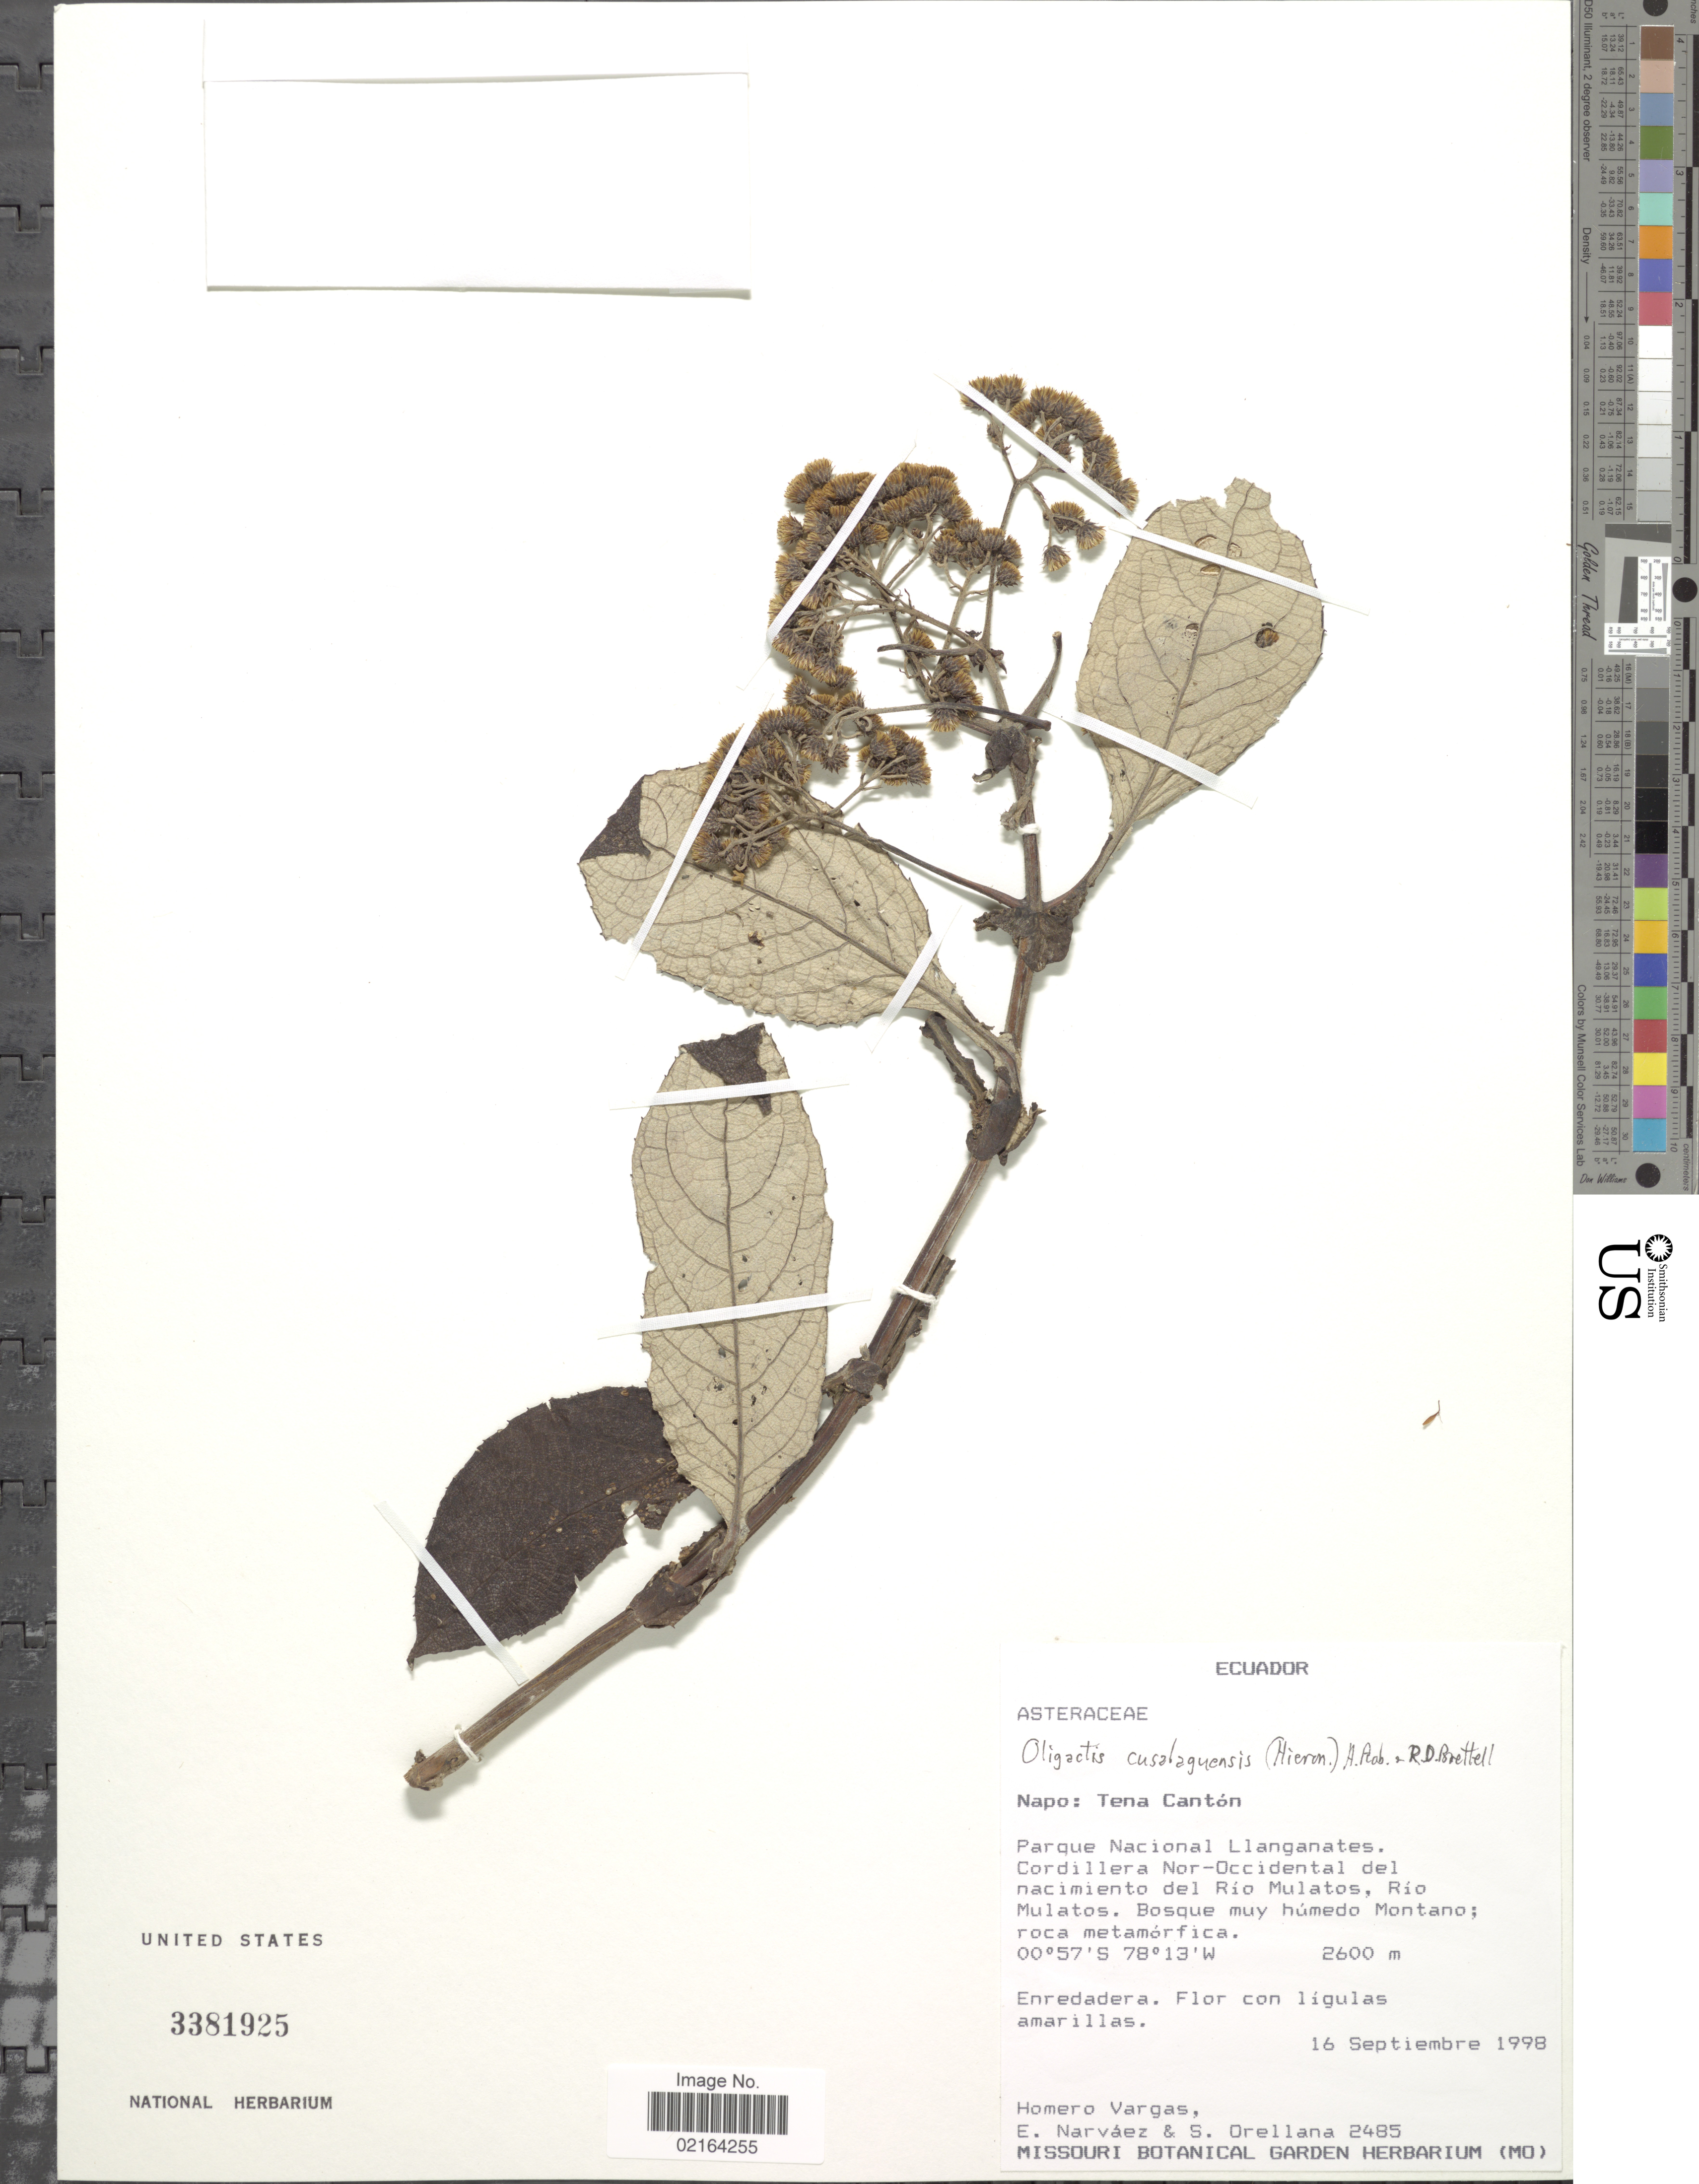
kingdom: Plantae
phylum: Tracheophyta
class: Magnoliopsida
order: Asterales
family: Asteraceae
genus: Sampera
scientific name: Sampera cusalaguense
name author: (Hieron.) V.A. Funk & H. Rob.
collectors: H. Vargas, E. Narváez & S. Orellana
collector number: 2485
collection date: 1998-09-16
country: Ecuador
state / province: Napo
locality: Napo: Tena Canton, Parque Nacional Llanganates, Cordillera Nor-Occidental del nacimiento del Rio Mulatos, Rio Mulatos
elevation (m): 2600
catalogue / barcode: US 3381925